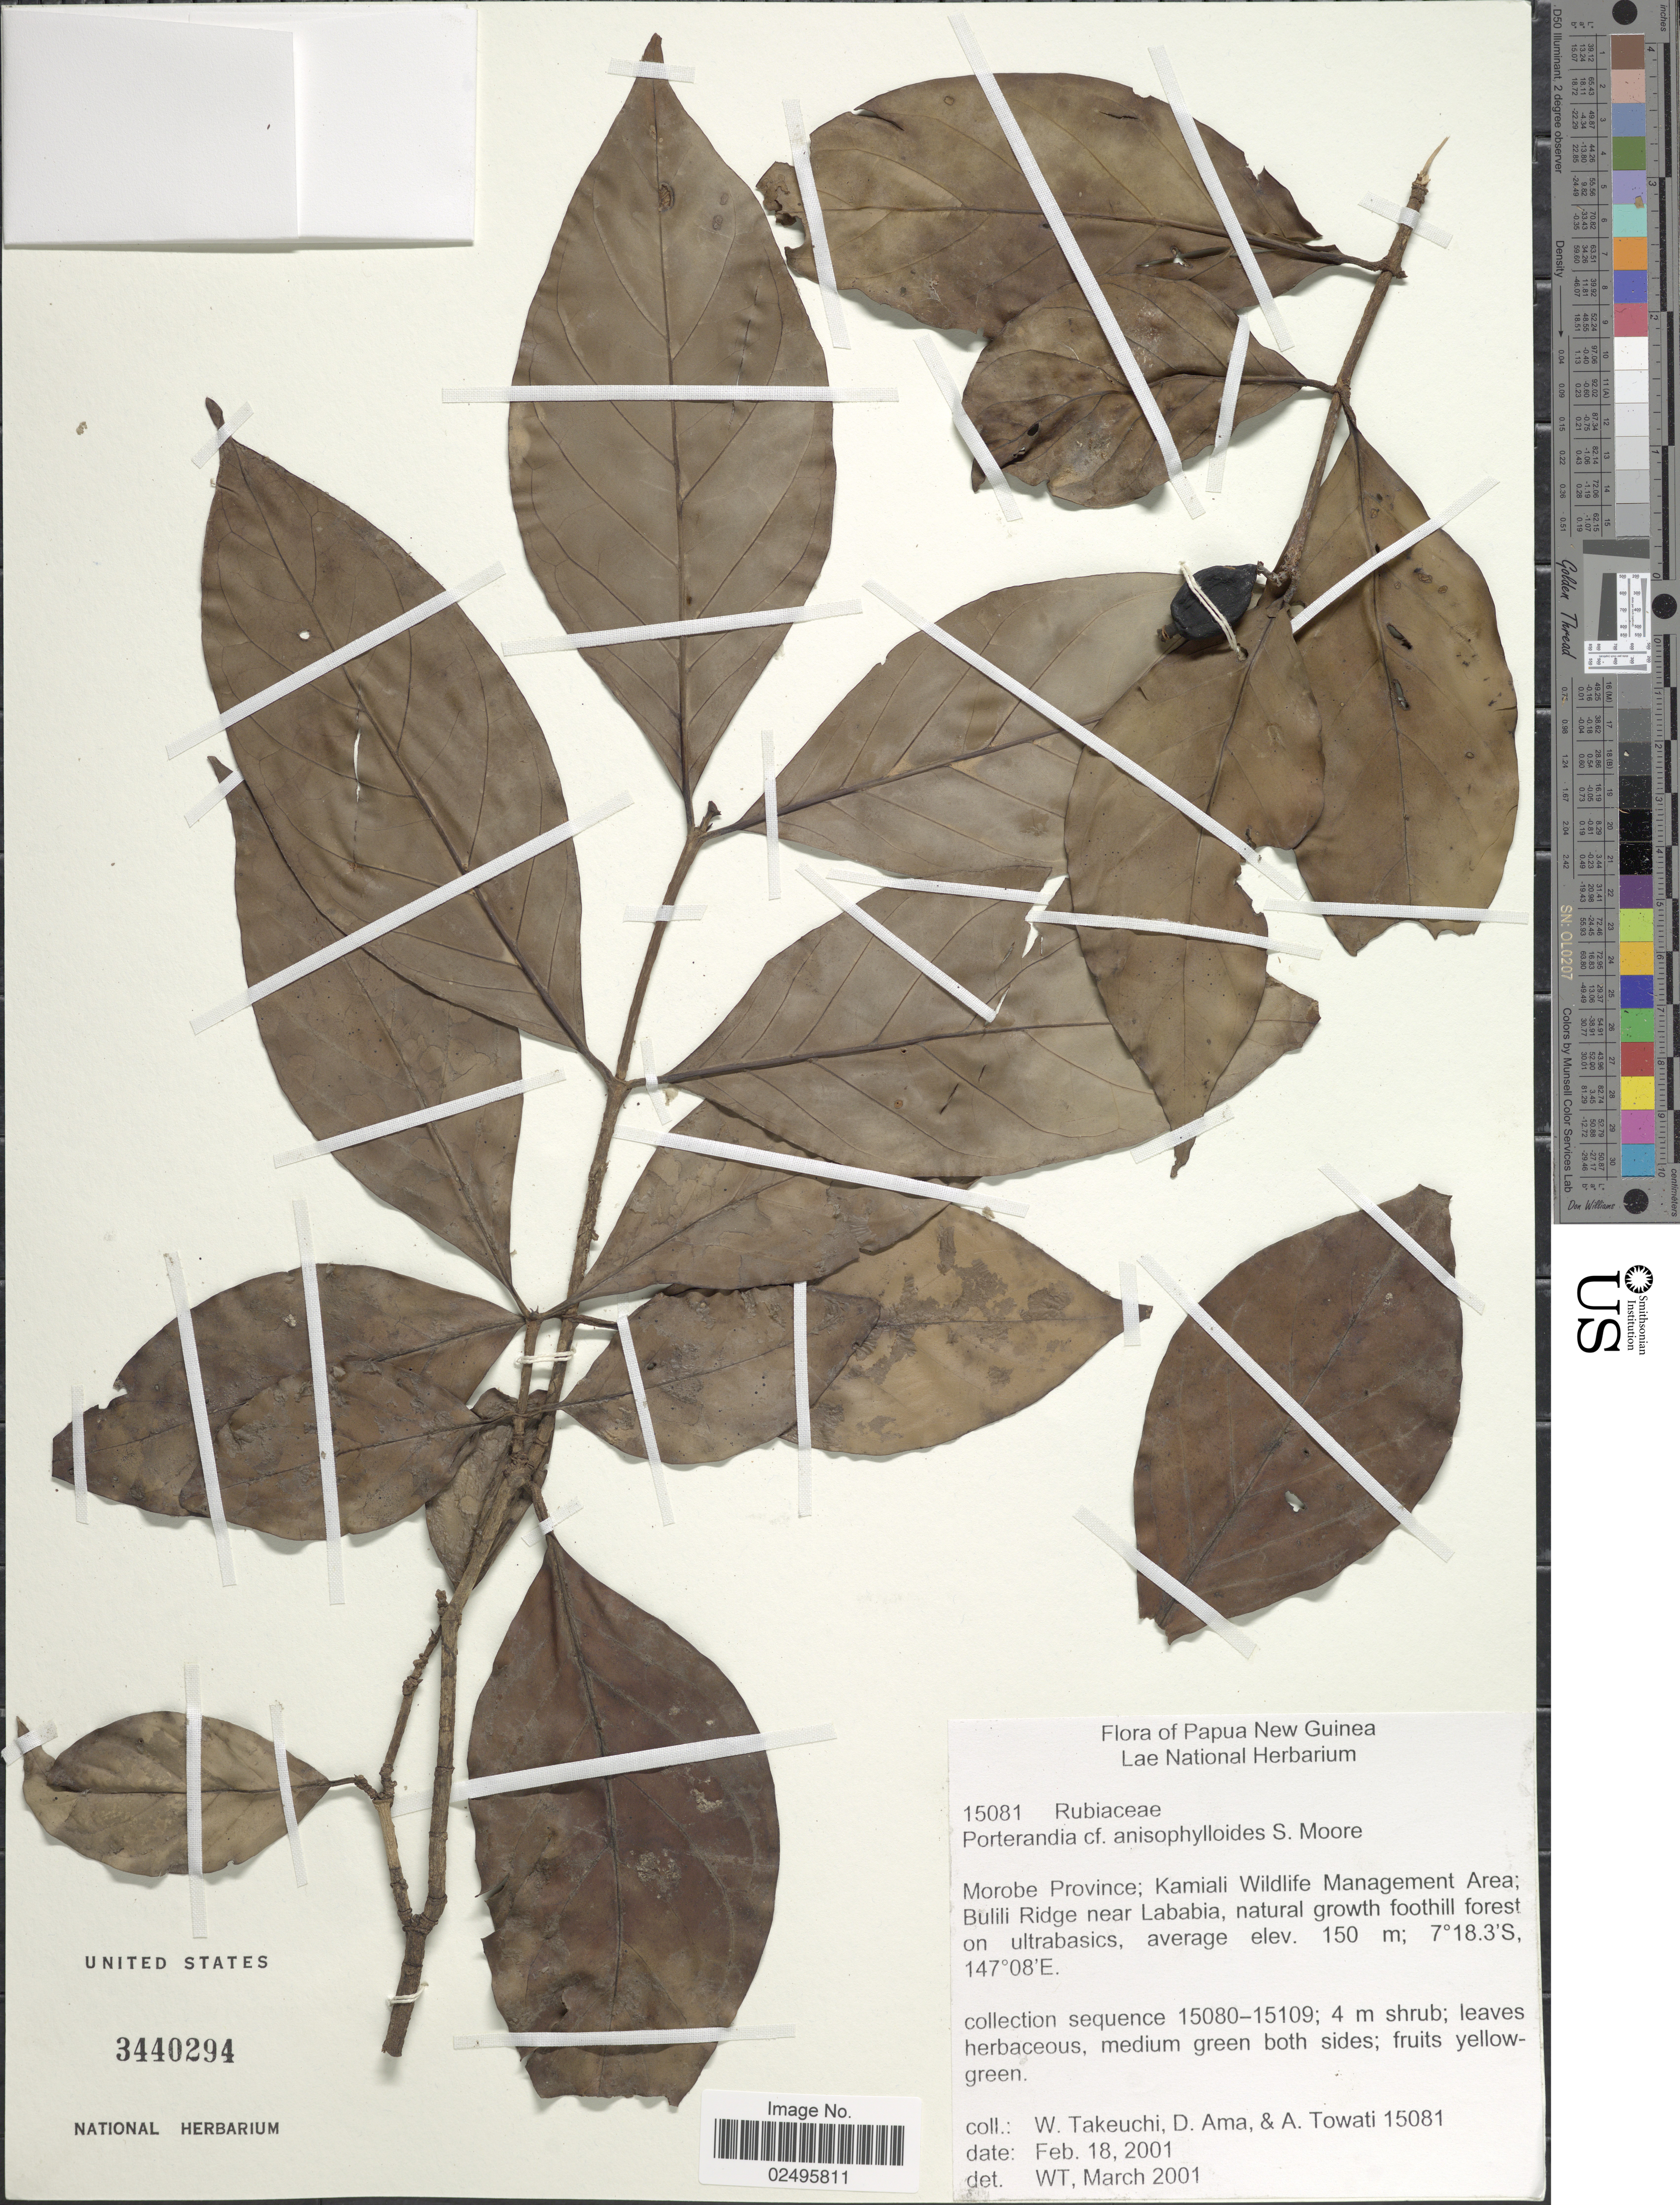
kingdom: Plantae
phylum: Tracheophyta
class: Magnoliopsida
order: Gentianales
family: Rubiaceae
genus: Porterandia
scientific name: Porterandia anisophylloides S. Moore sp. nov. ined.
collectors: W. Takeuchi, D. Ama & A. Towati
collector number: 15081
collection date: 2001-02-18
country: Papua New Guinea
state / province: Morobe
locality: Kamiali Wildlife Management Area; Bulili Ridge near Lababia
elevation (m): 150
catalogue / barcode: US 3440294